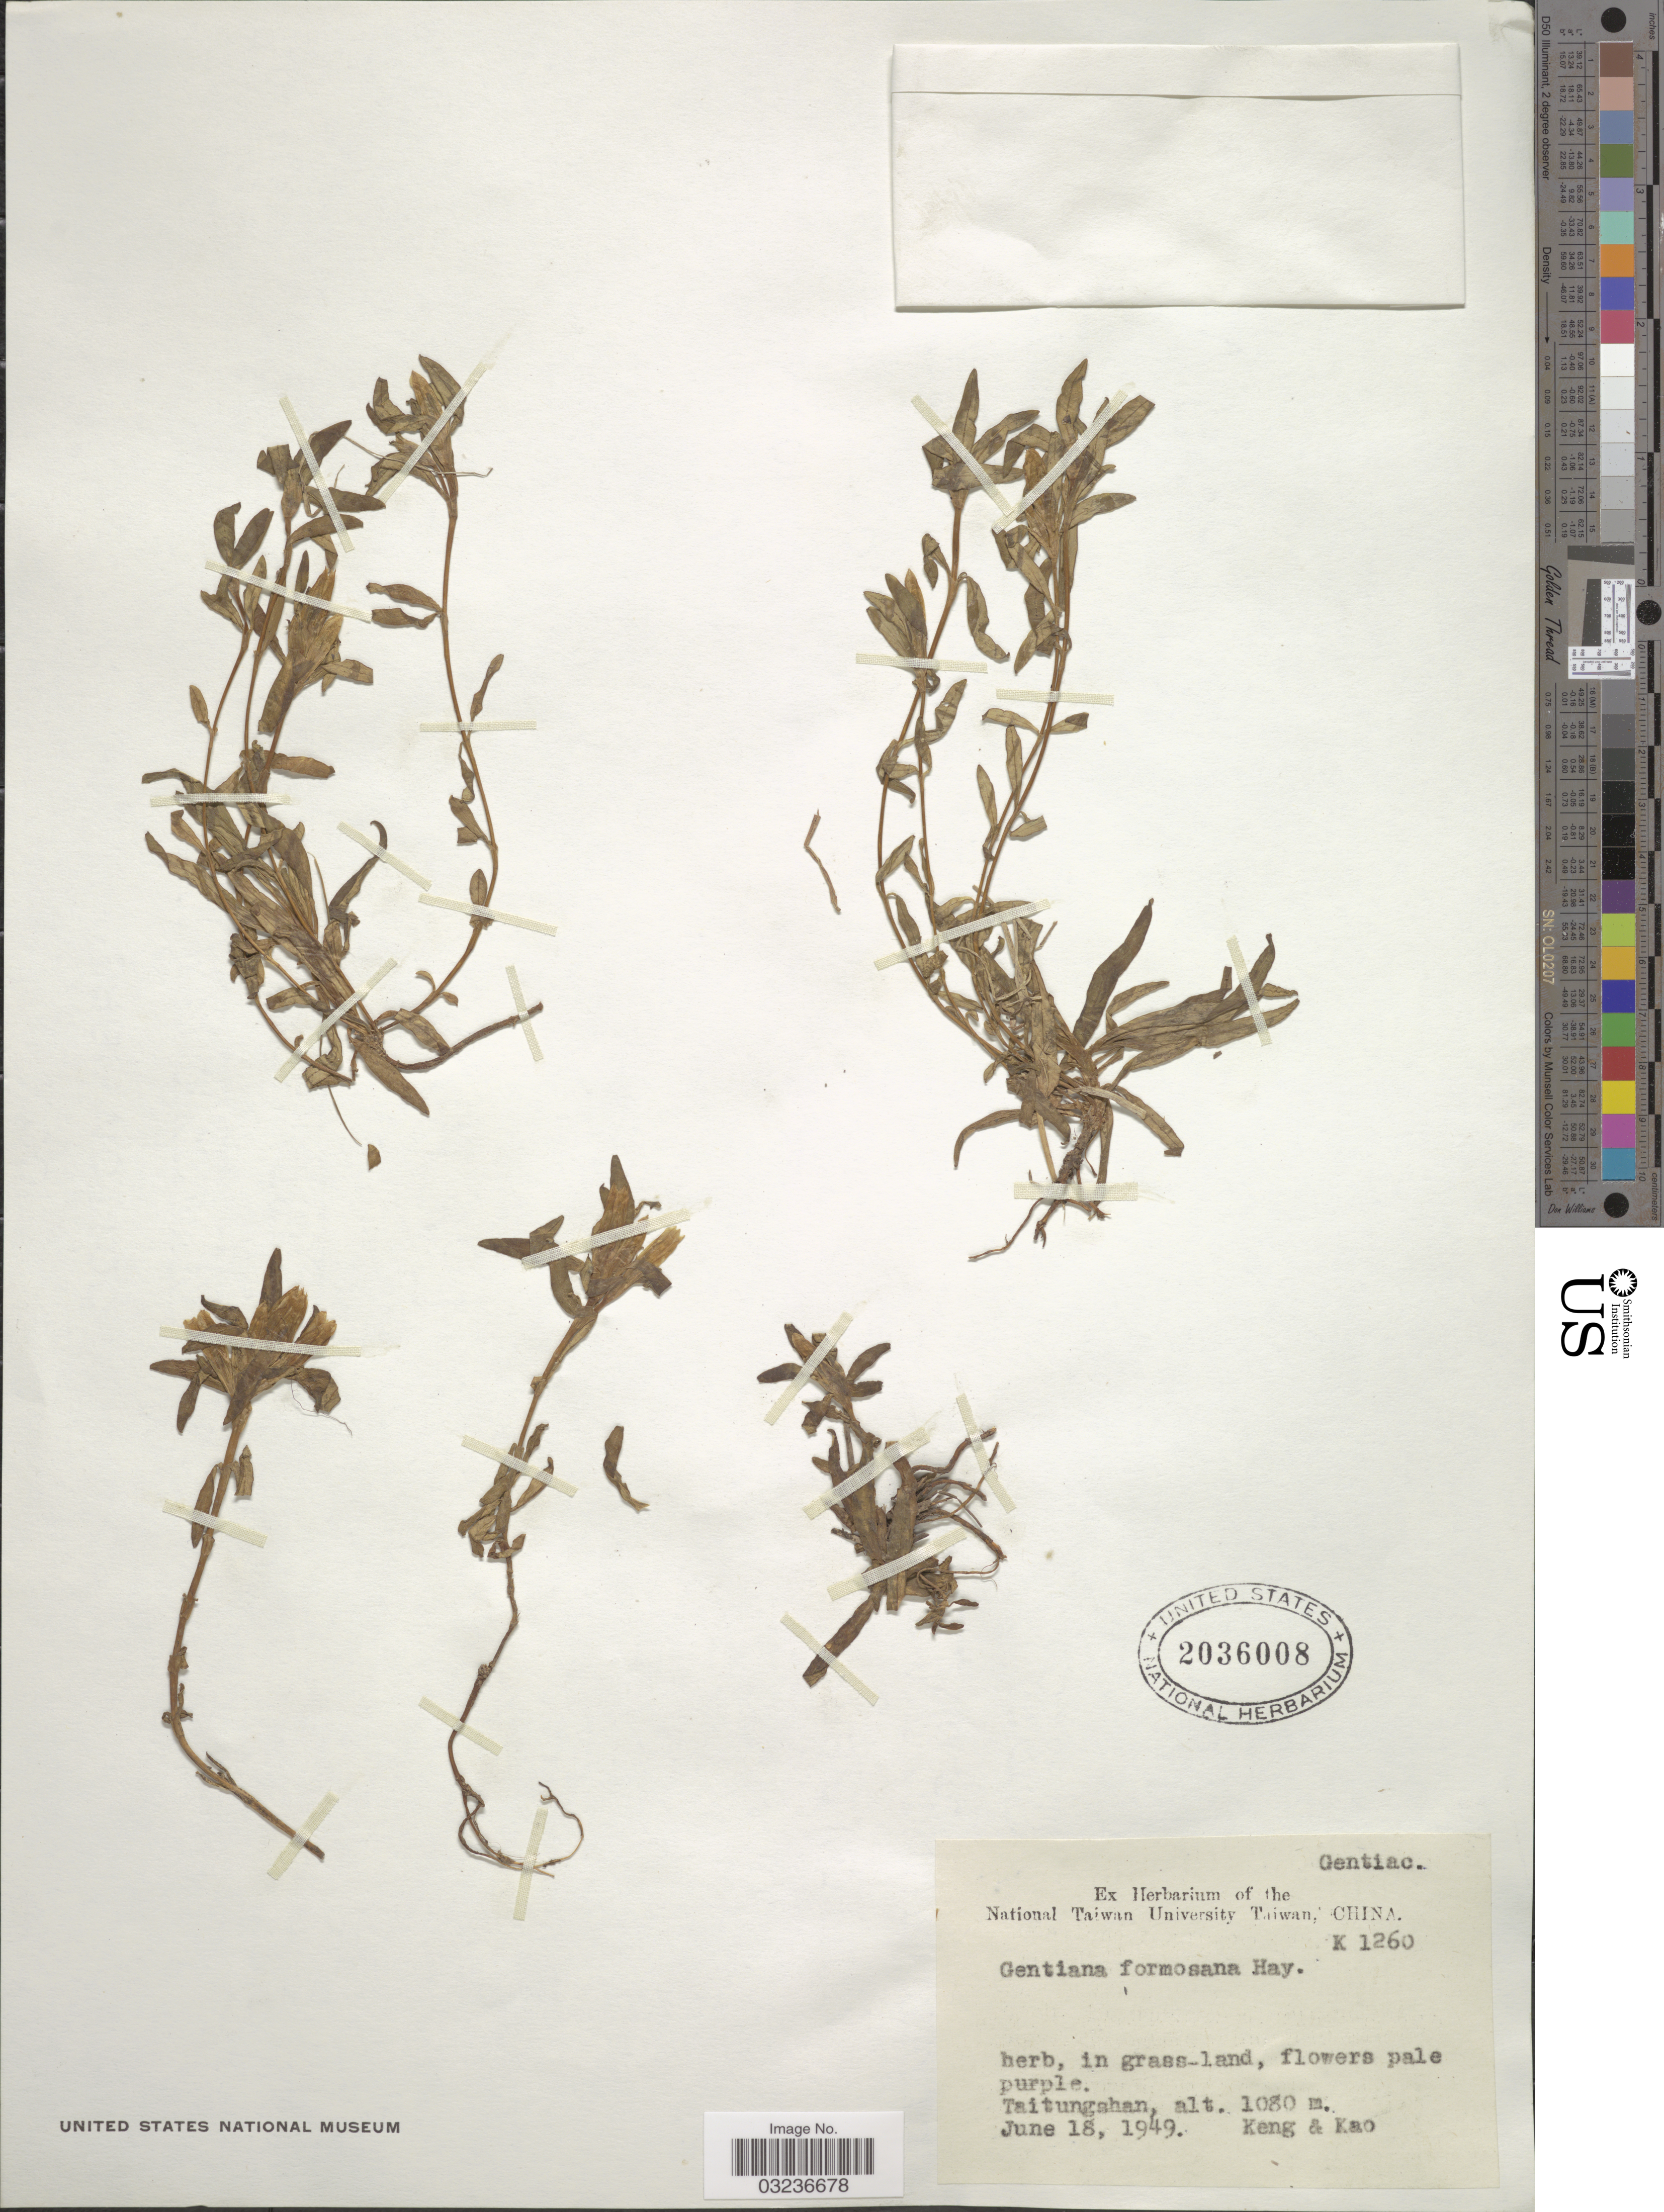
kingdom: Plantae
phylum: Tracheophyta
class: Magnoliopsida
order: Gentianales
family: Gentianaceae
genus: Gentiana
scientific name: Gentiana formosa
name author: Harry Sm.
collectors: -- Keng & Kao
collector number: K1260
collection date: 1949-06-18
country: China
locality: Taitungahan.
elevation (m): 1080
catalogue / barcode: US 2036008